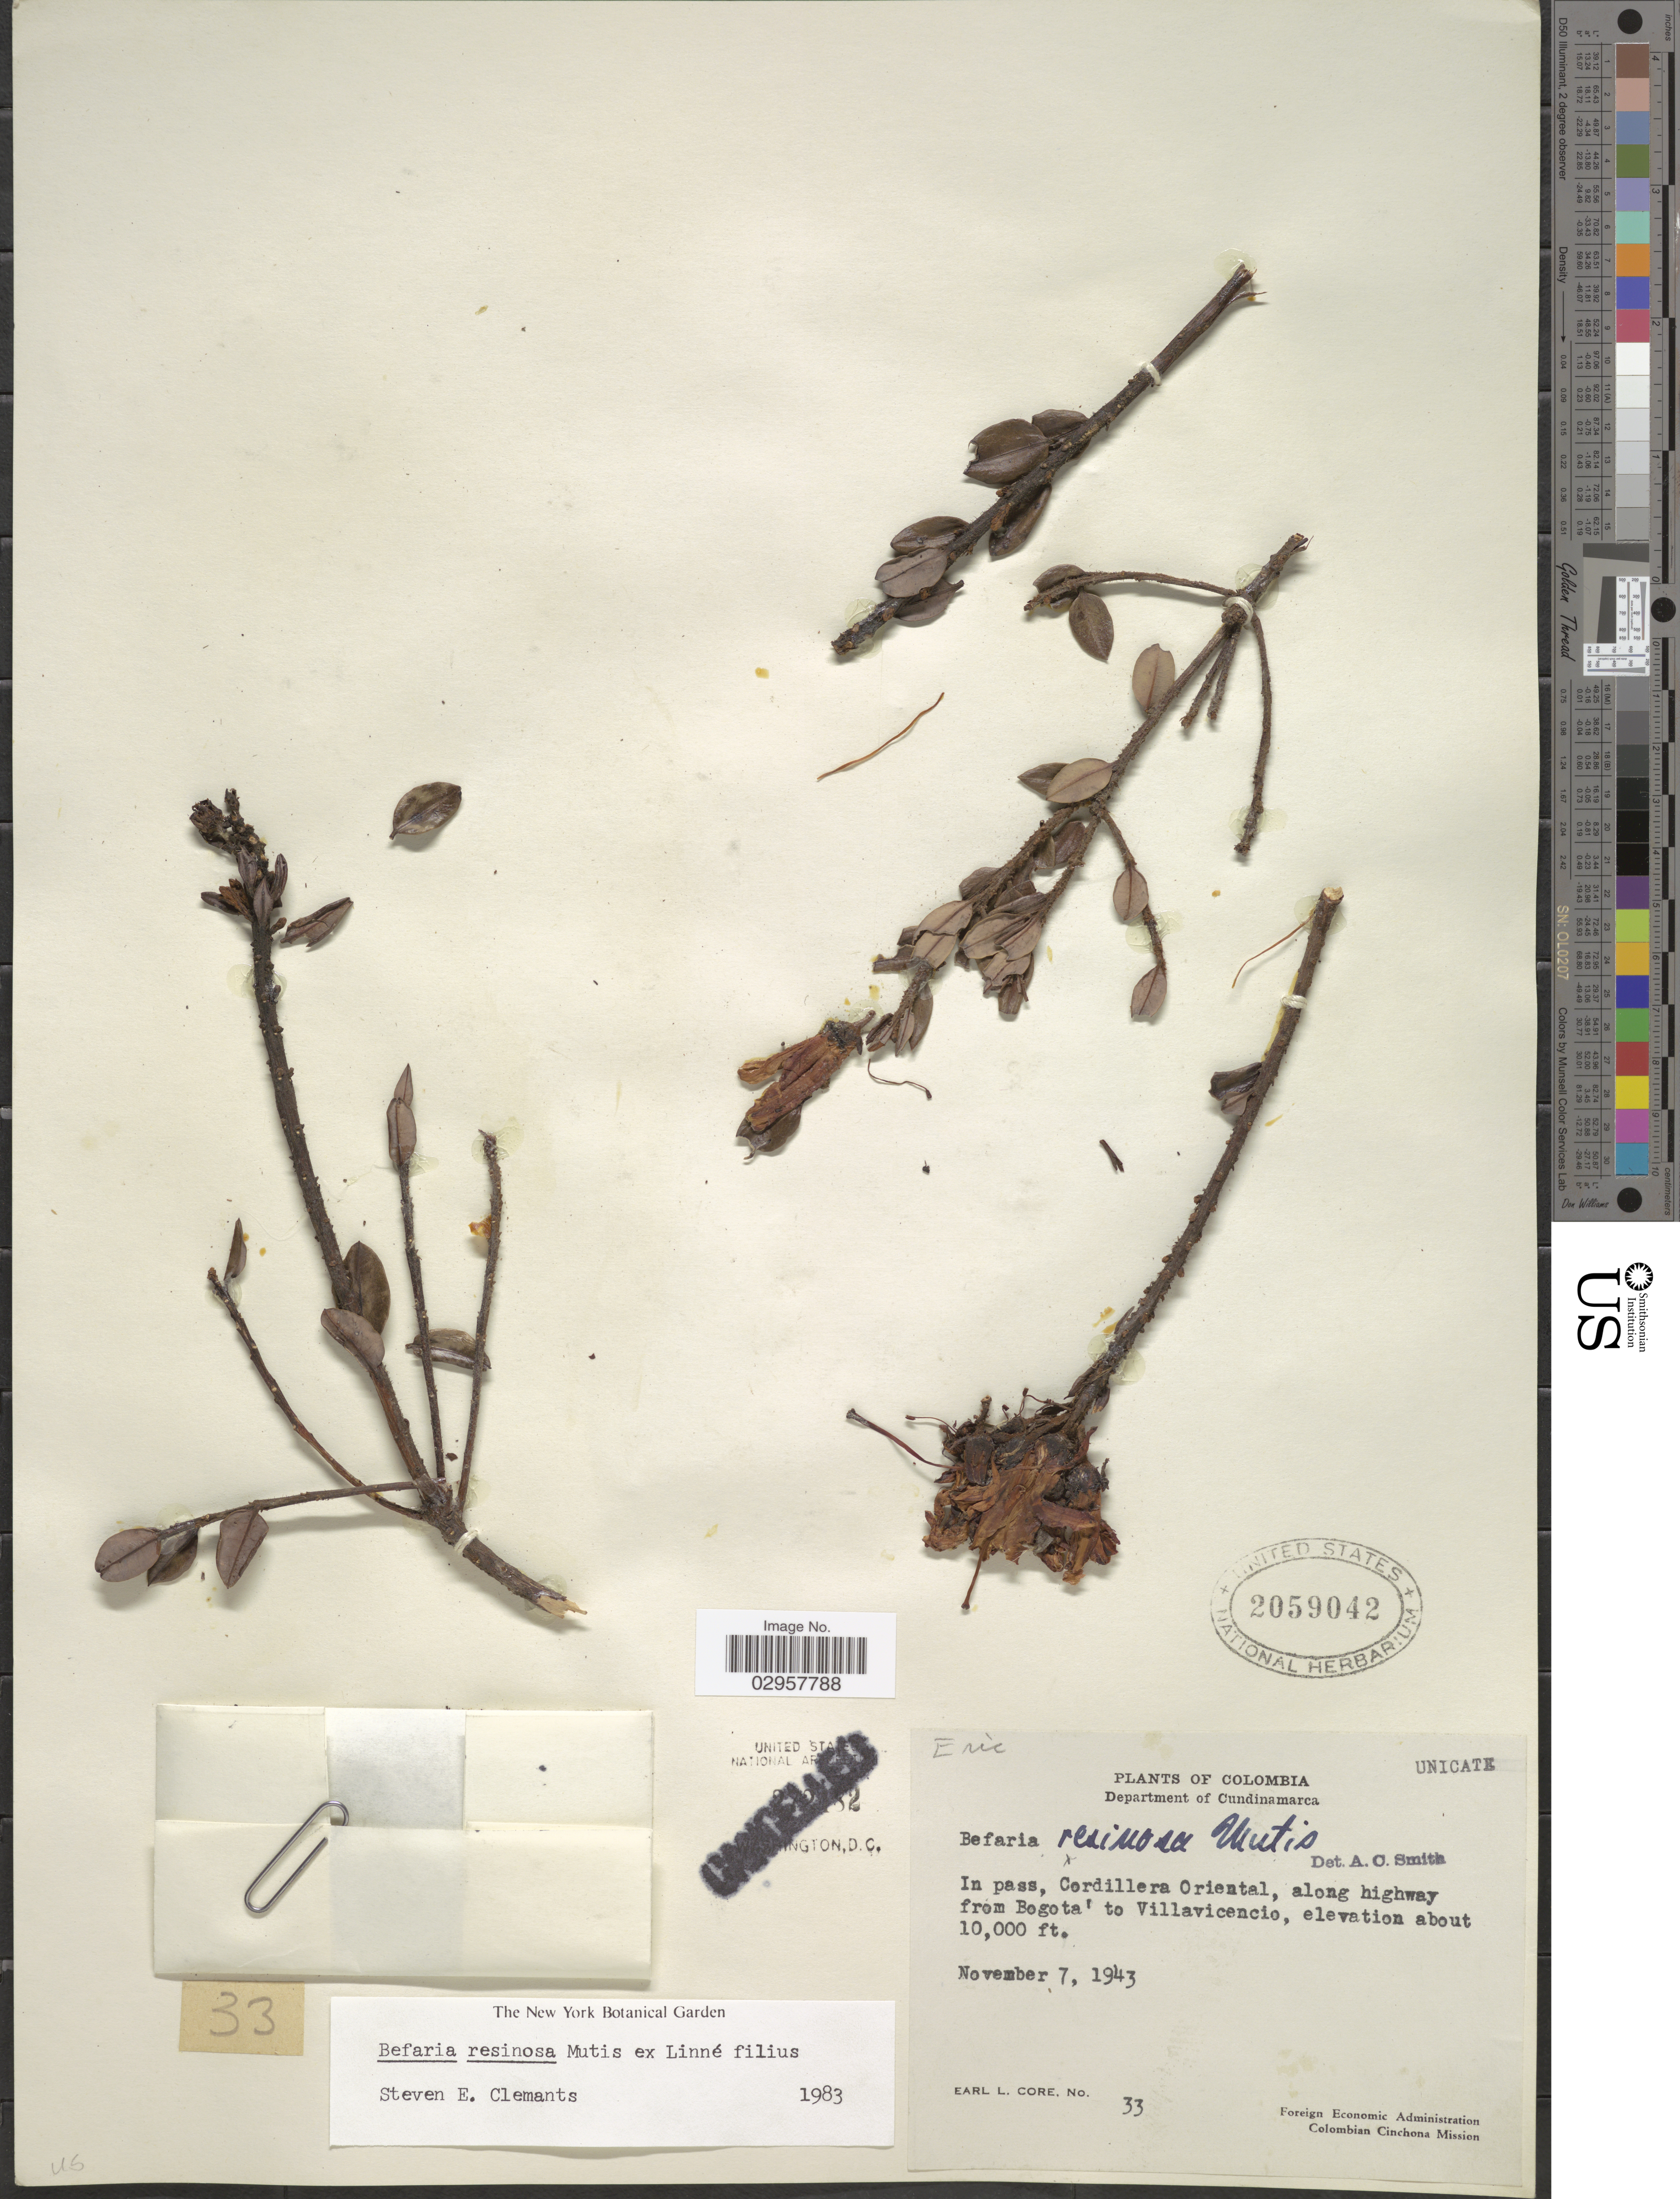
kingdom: Plantae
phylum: Tracheophyta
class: Magnoliopsida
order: Ericales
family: Ericaceae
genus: Befaria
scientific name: Befaria resinosa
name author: Mutis ex L. f.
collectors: E. L. Core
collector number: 33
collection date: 1943-11-07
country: Colombia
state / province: Cundinamarca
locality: Department of Cundinamarca. In pass, Cordillera Oriental, along highway from Bogota' to Villavicencio.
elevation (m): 3048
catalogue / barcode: US 2059042